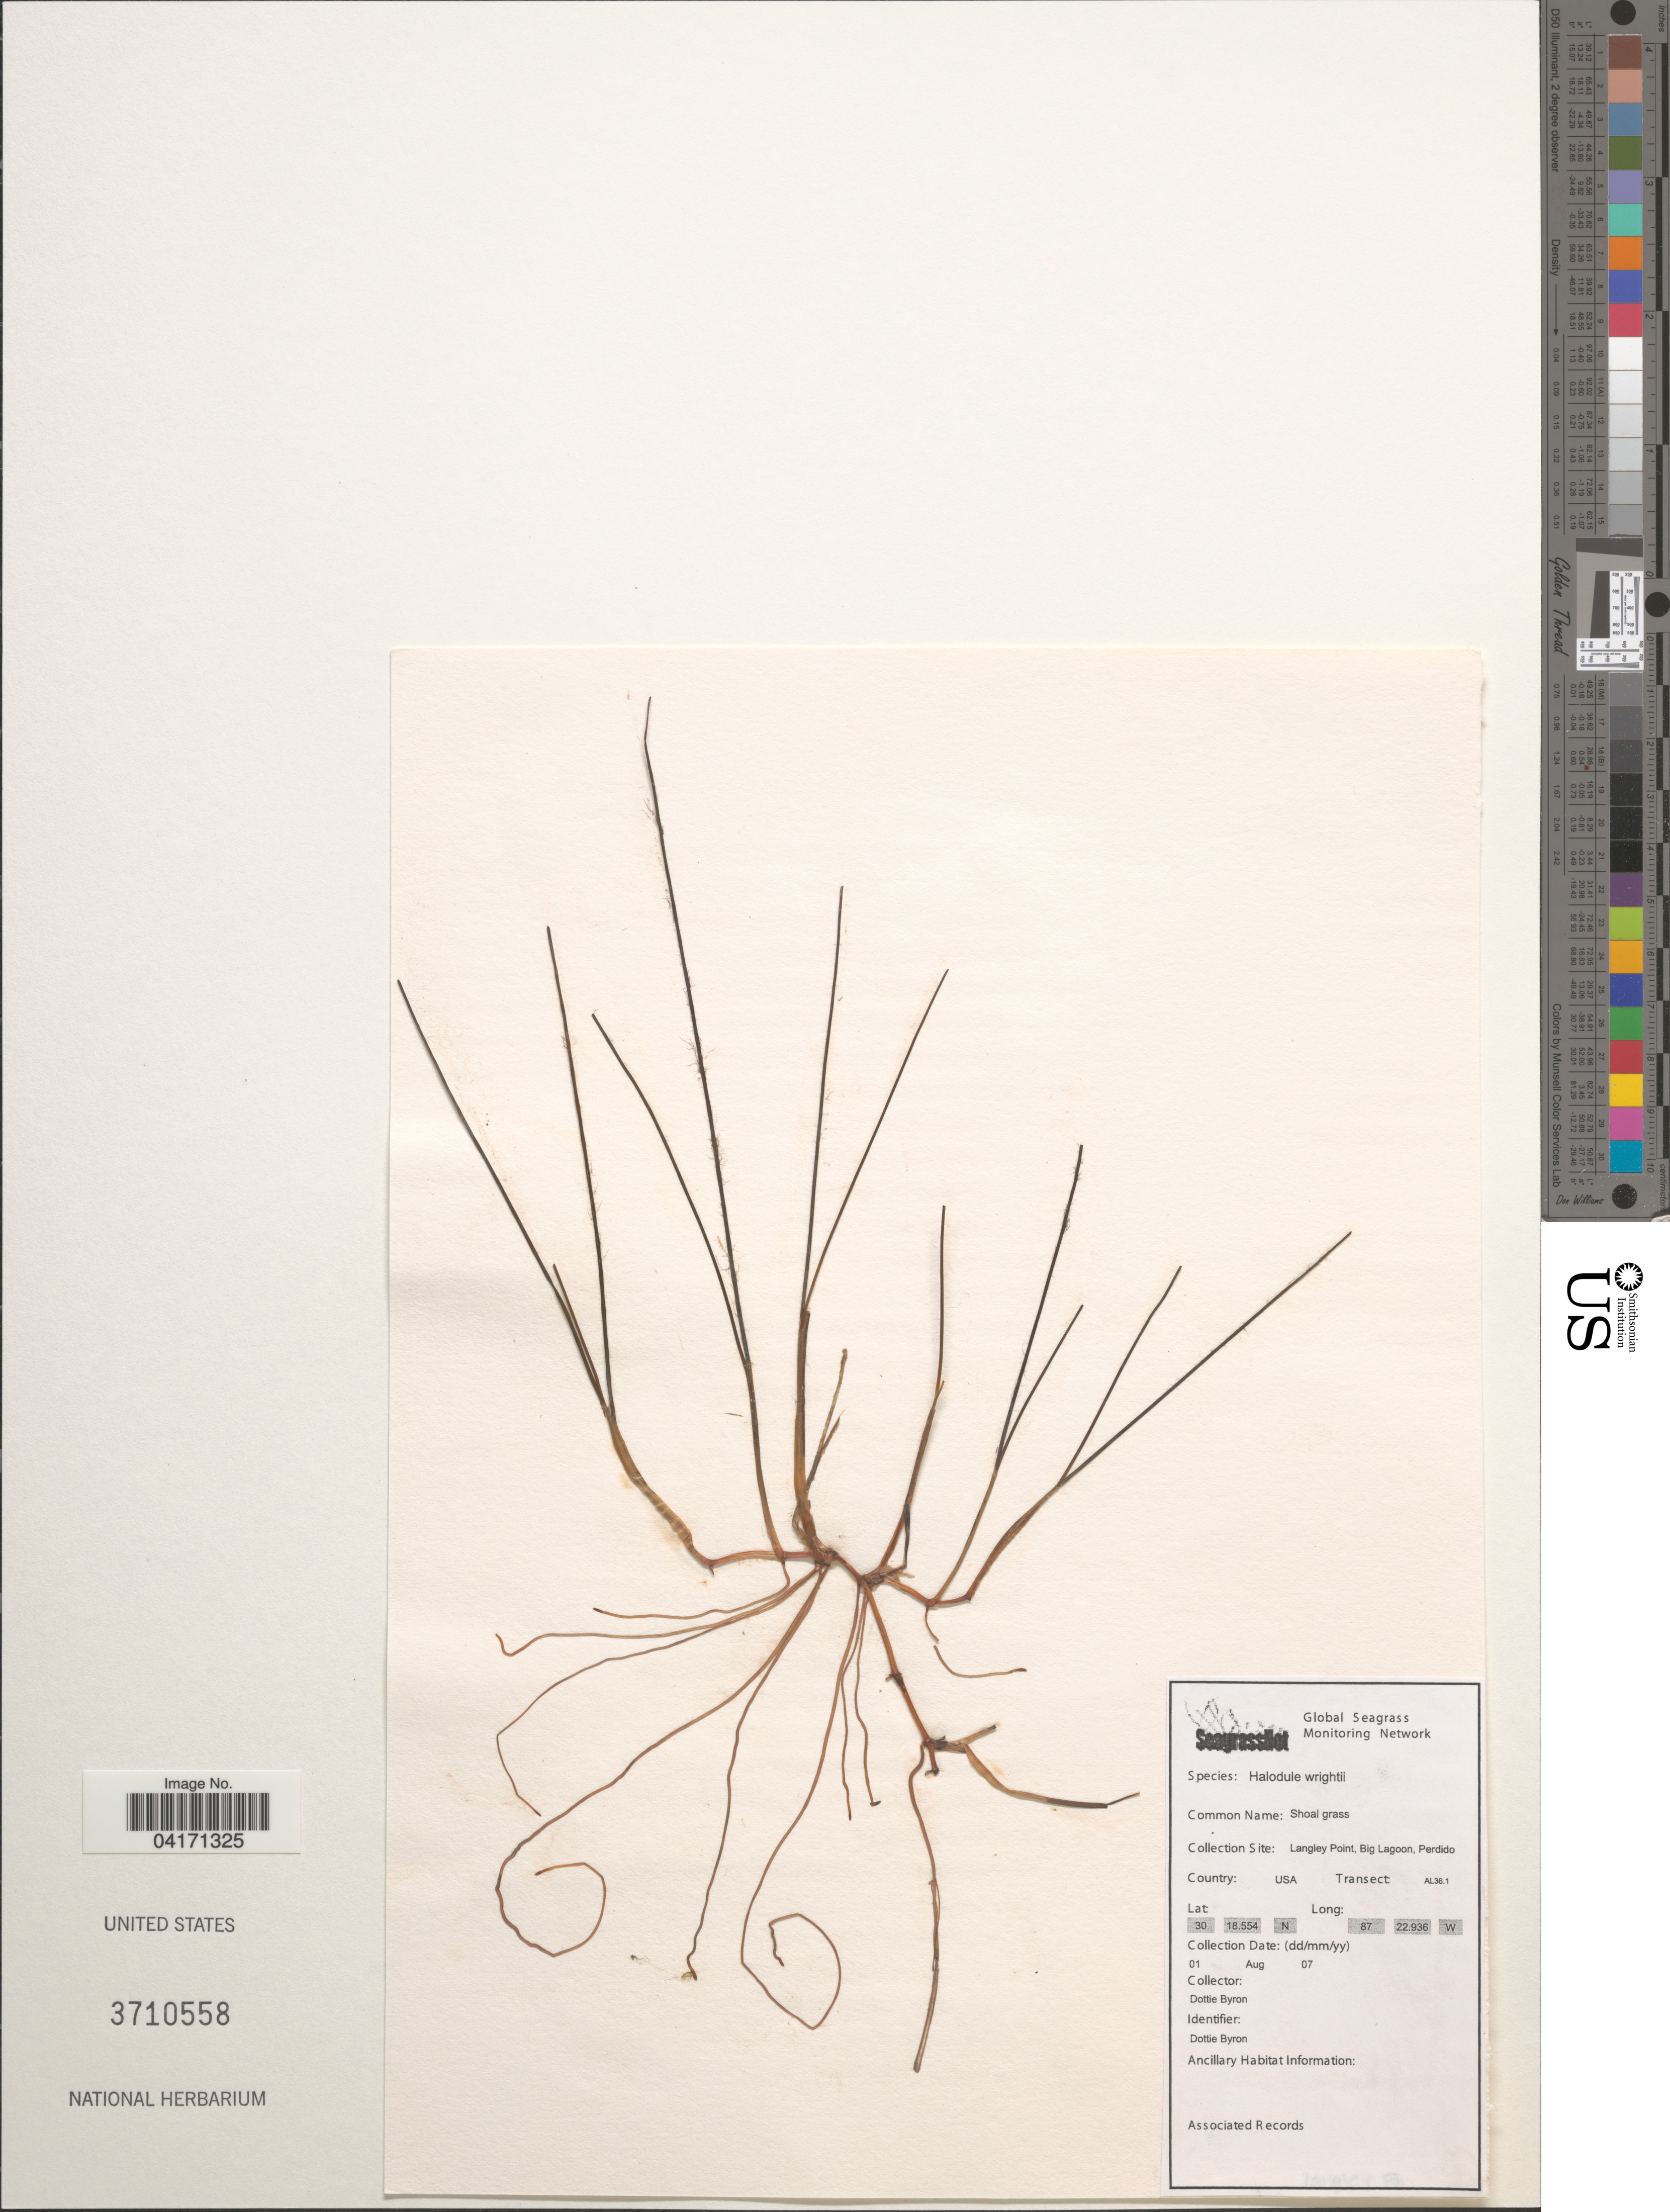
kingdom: Plantae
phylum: Tracheophyta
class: Liliopsida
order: Alismatales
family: Cymodoceaceae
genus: Halodule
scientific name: Halodule wrightii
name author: Asch.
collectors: D. Byron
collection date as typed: Transcribed d/m/y: 1/8/7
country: United States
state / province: Alabama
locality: Langley Point, Big Lagoon, Perdido. Transect: AL36.1.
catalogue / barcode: US 3710558